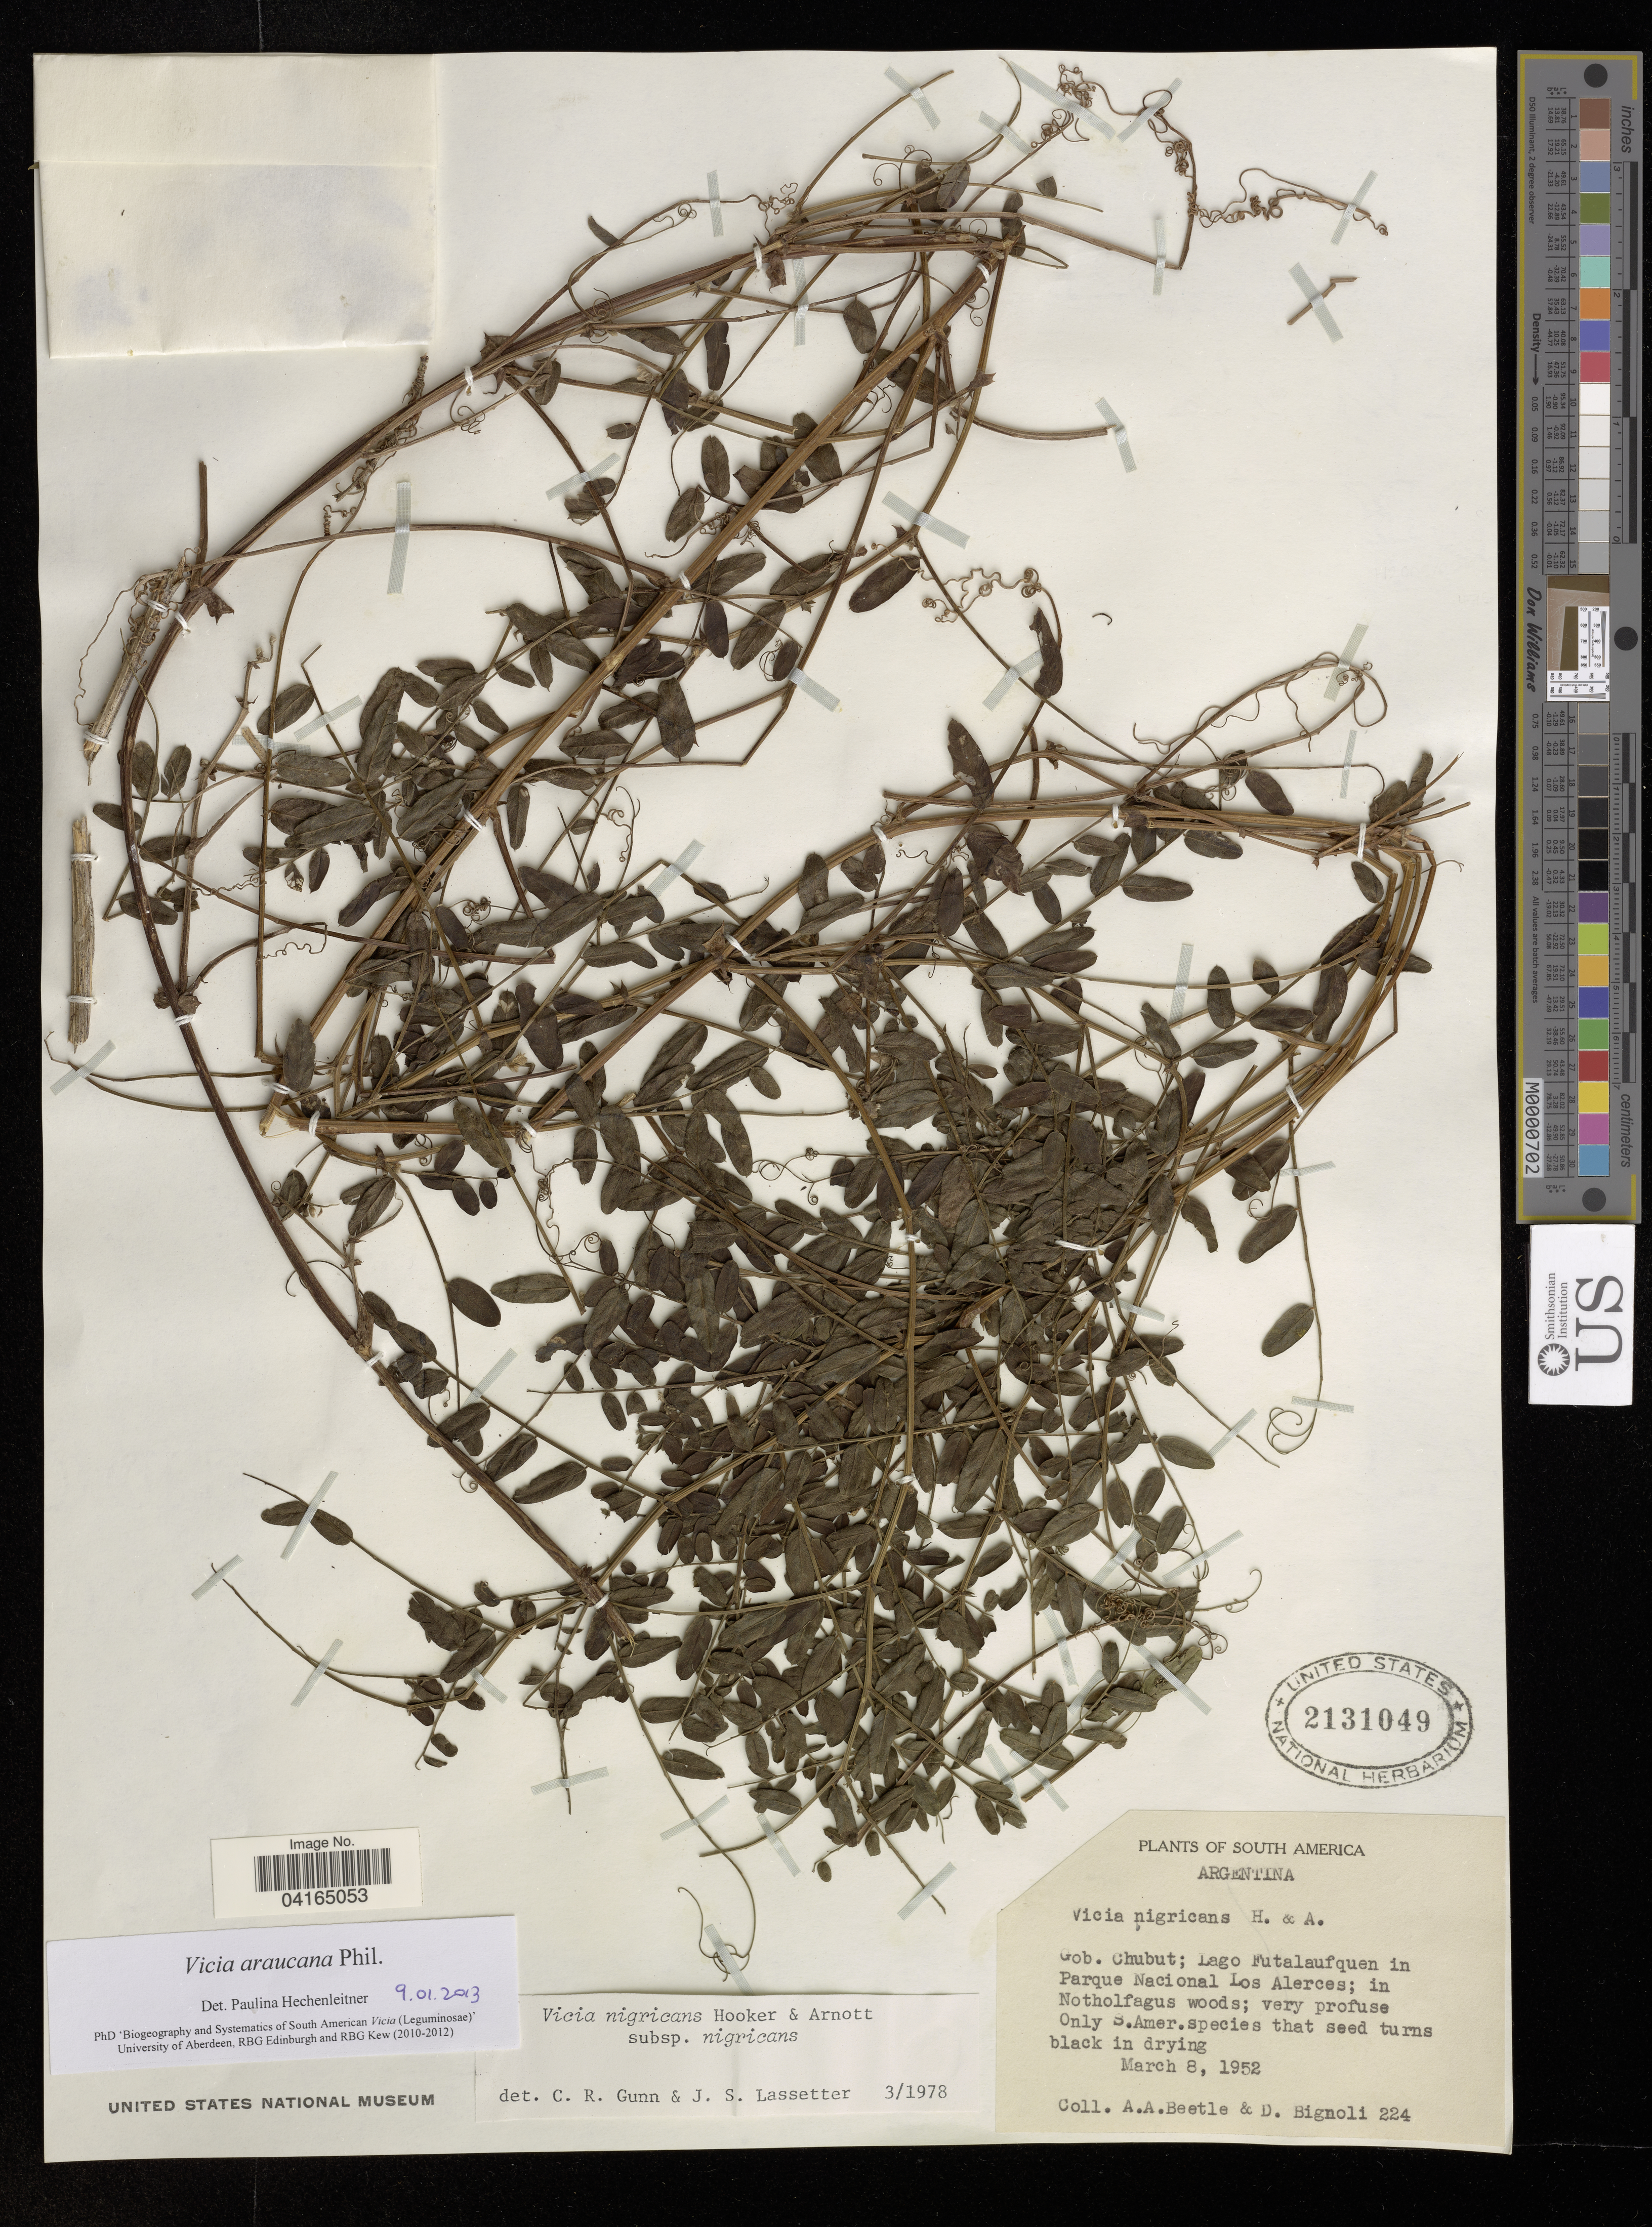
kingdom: Plantae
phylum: Tracheophyta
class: Magnoliopsida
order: Fabales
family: Fabaceae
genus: Vicia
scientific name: Vicia araucana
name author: Phil.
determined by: Hechenleitner, Paulina, RBG Edinburgh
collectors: A. Beetle & D. Bignoli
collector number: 224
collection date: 1952-03-08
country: Argentina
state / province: Chubut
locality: Gob. Chubut; Lago Futalaufquen in Parque Nacional Los Alerces.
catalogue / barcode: US 2131049